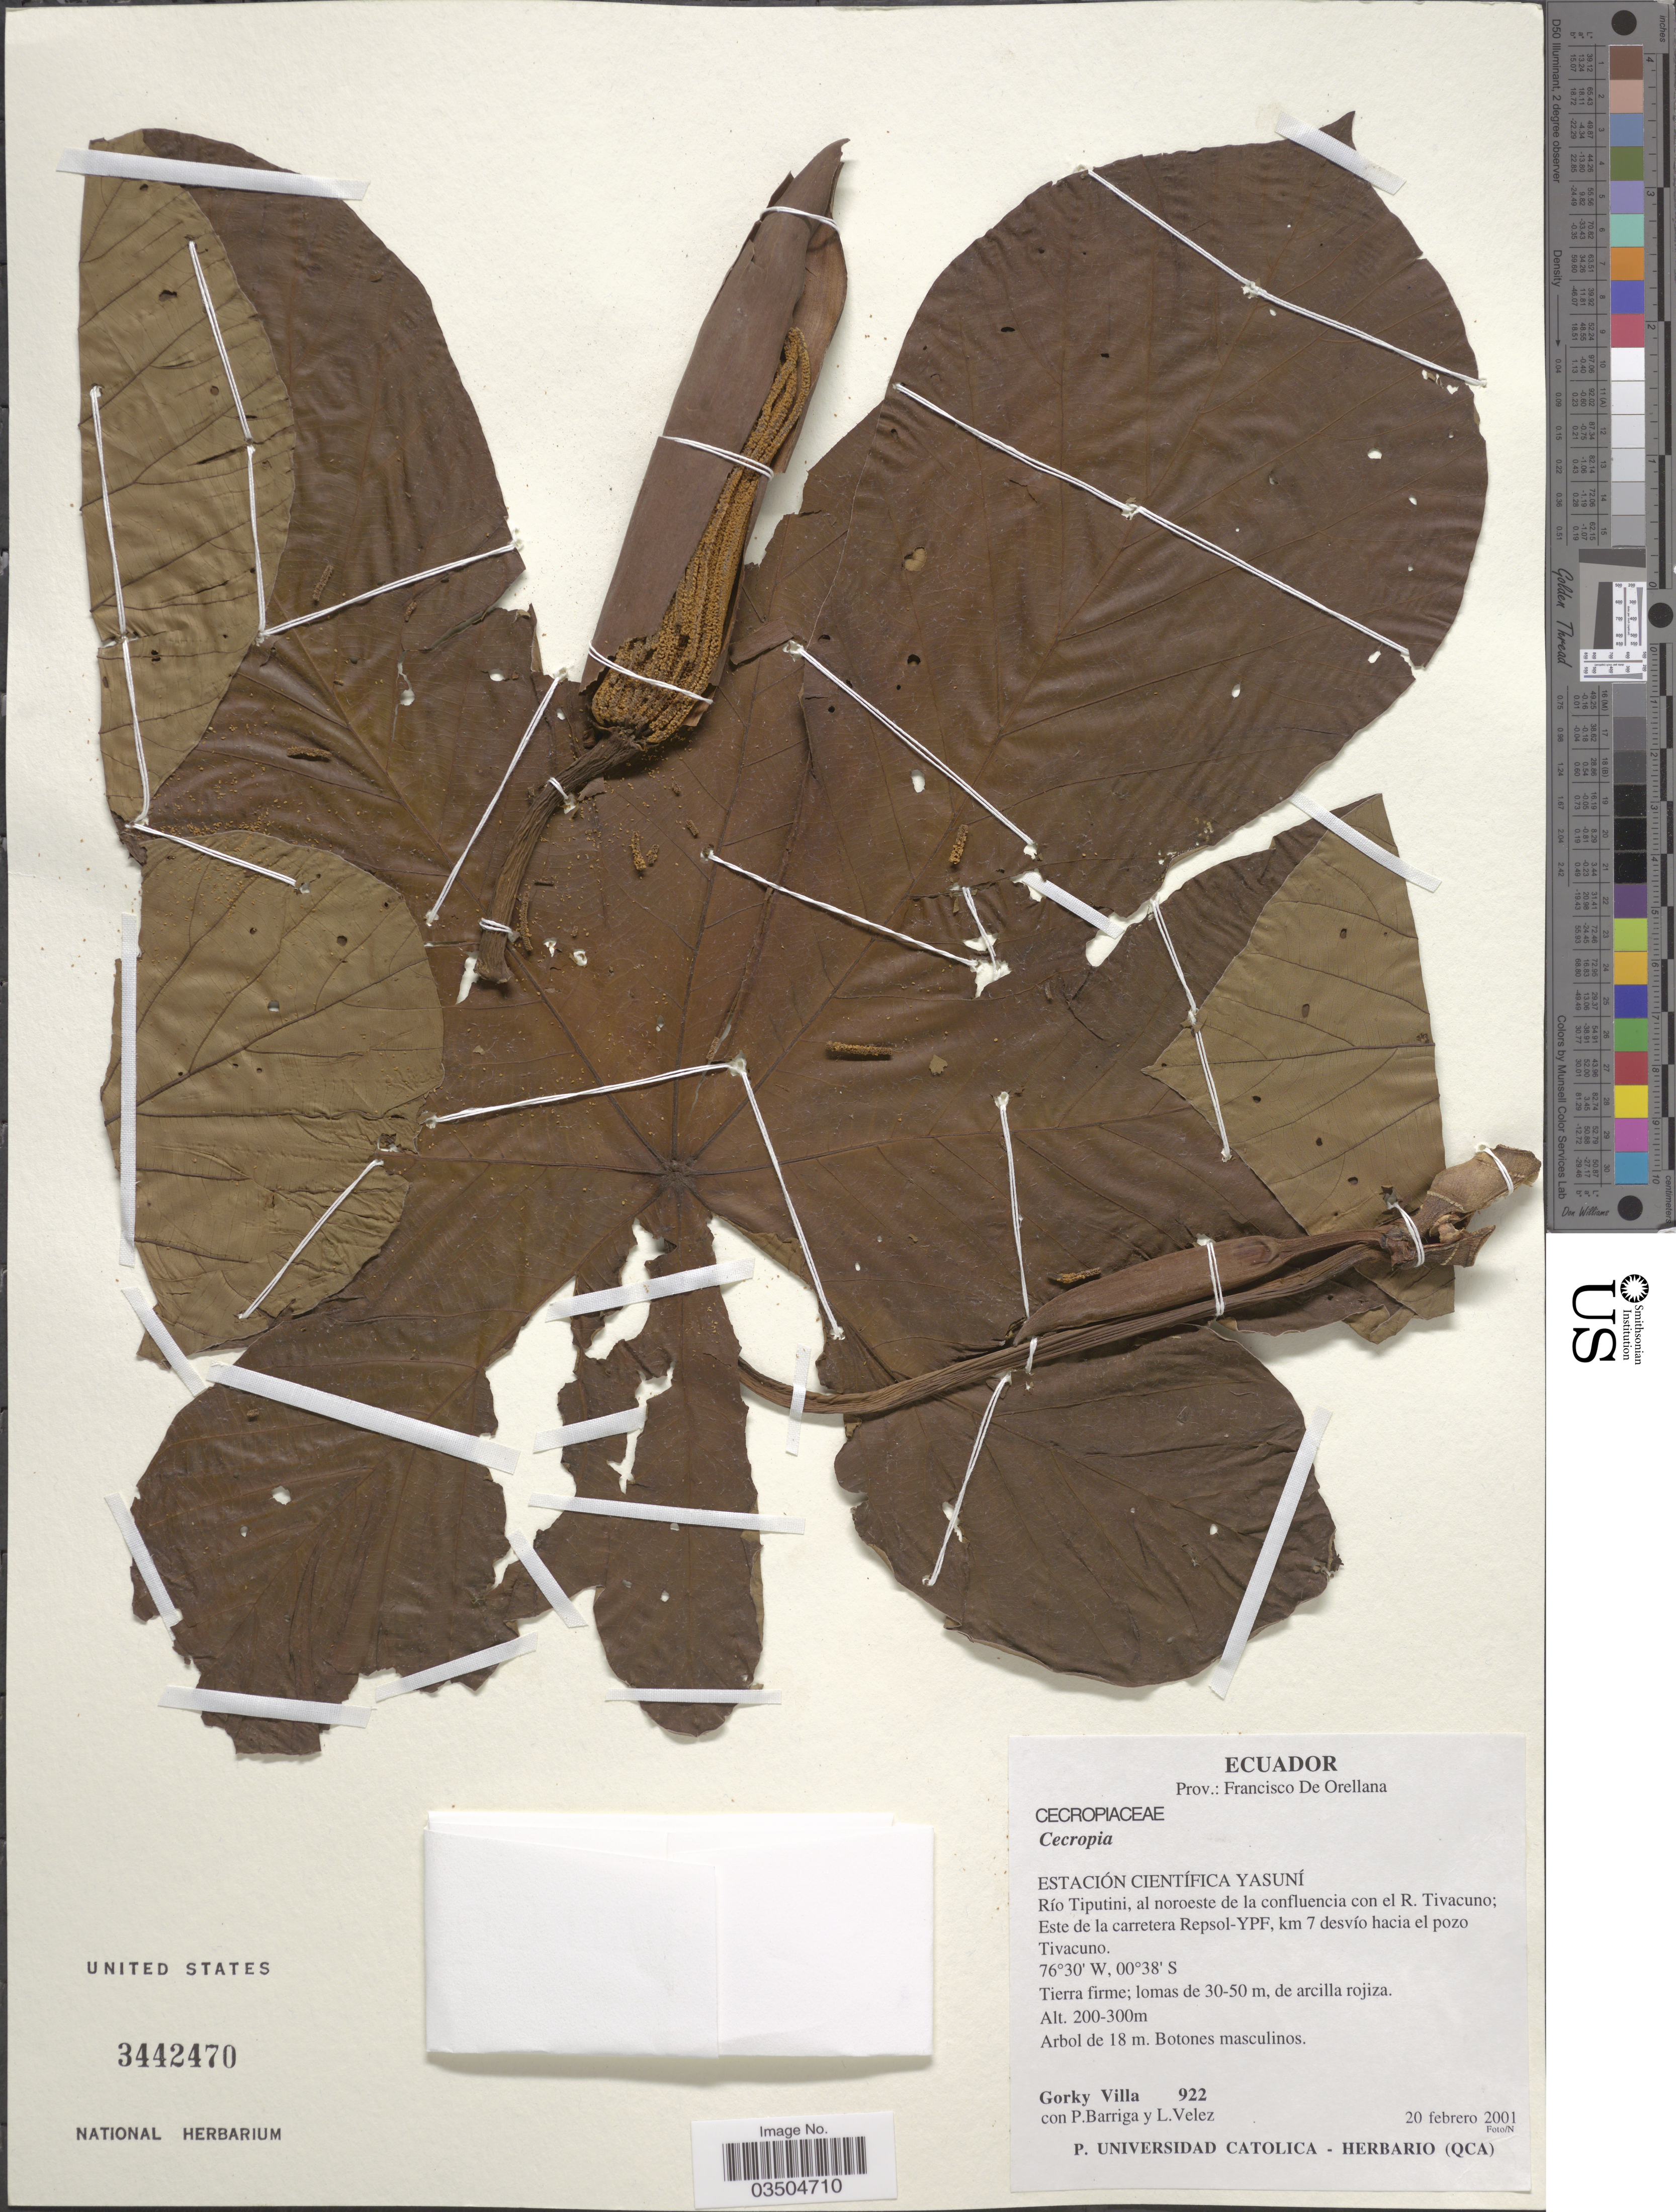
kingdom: Plantae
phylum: Tracheophyta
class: Magnoliopsida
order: Rosales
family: Urticaceae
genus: Cecropia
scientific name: Cecropia sp.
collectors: G. Villa, P. Barriga & L. Velez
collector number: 922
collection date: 2001-02-20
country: Ecuador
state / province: Orellana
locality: Prov.: Francisco De Orellana. Estación Científica Yasuní. Río Tiputini, al noroeste de la confluencia con el R. Tivacuno; Este de la carretera Repsol-YPF, km 7 desvío hacia el pozo Tivacuno.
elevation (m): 200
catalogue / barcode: US 3442470